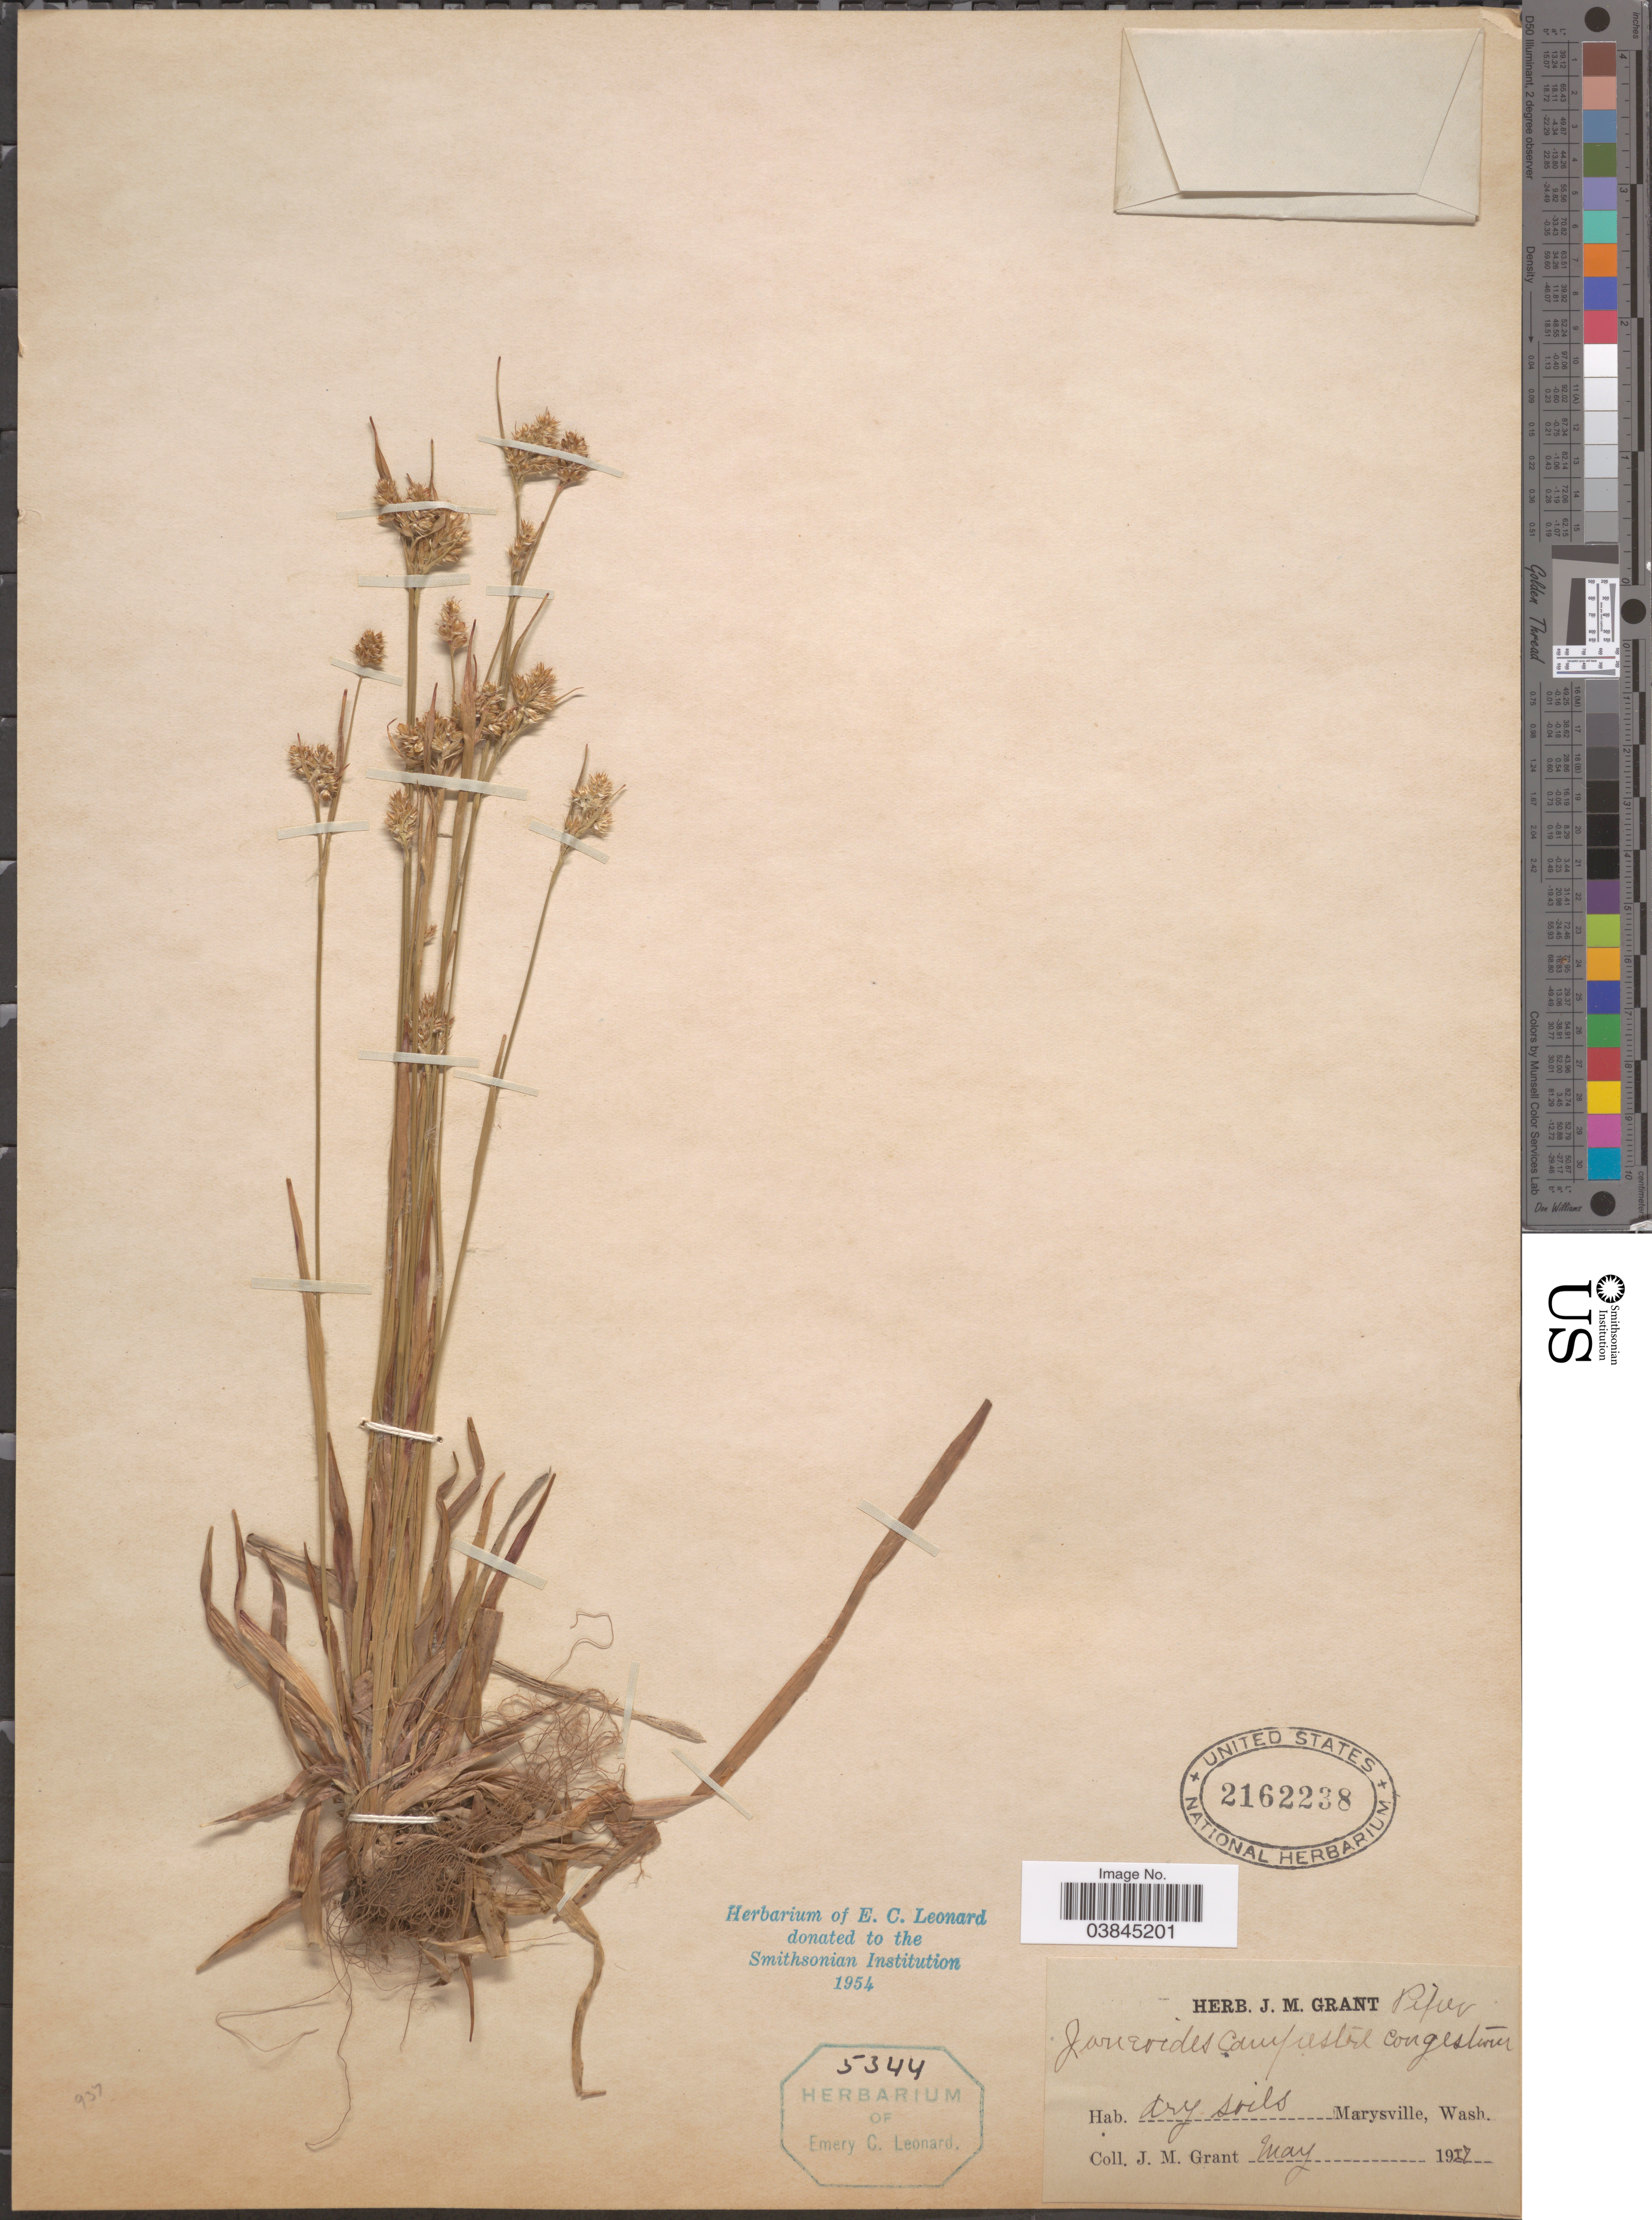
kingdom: Plantae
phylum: Tracheophyta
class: Liliopsida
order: Poales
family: Juncaceae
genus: Luzula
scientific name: Luzula campestris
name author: (L.) DC.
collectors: J. M. Grant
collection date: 1927-05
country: United States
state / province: Washington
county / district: Snohomish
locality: Marysville.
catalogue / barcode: US 2162238